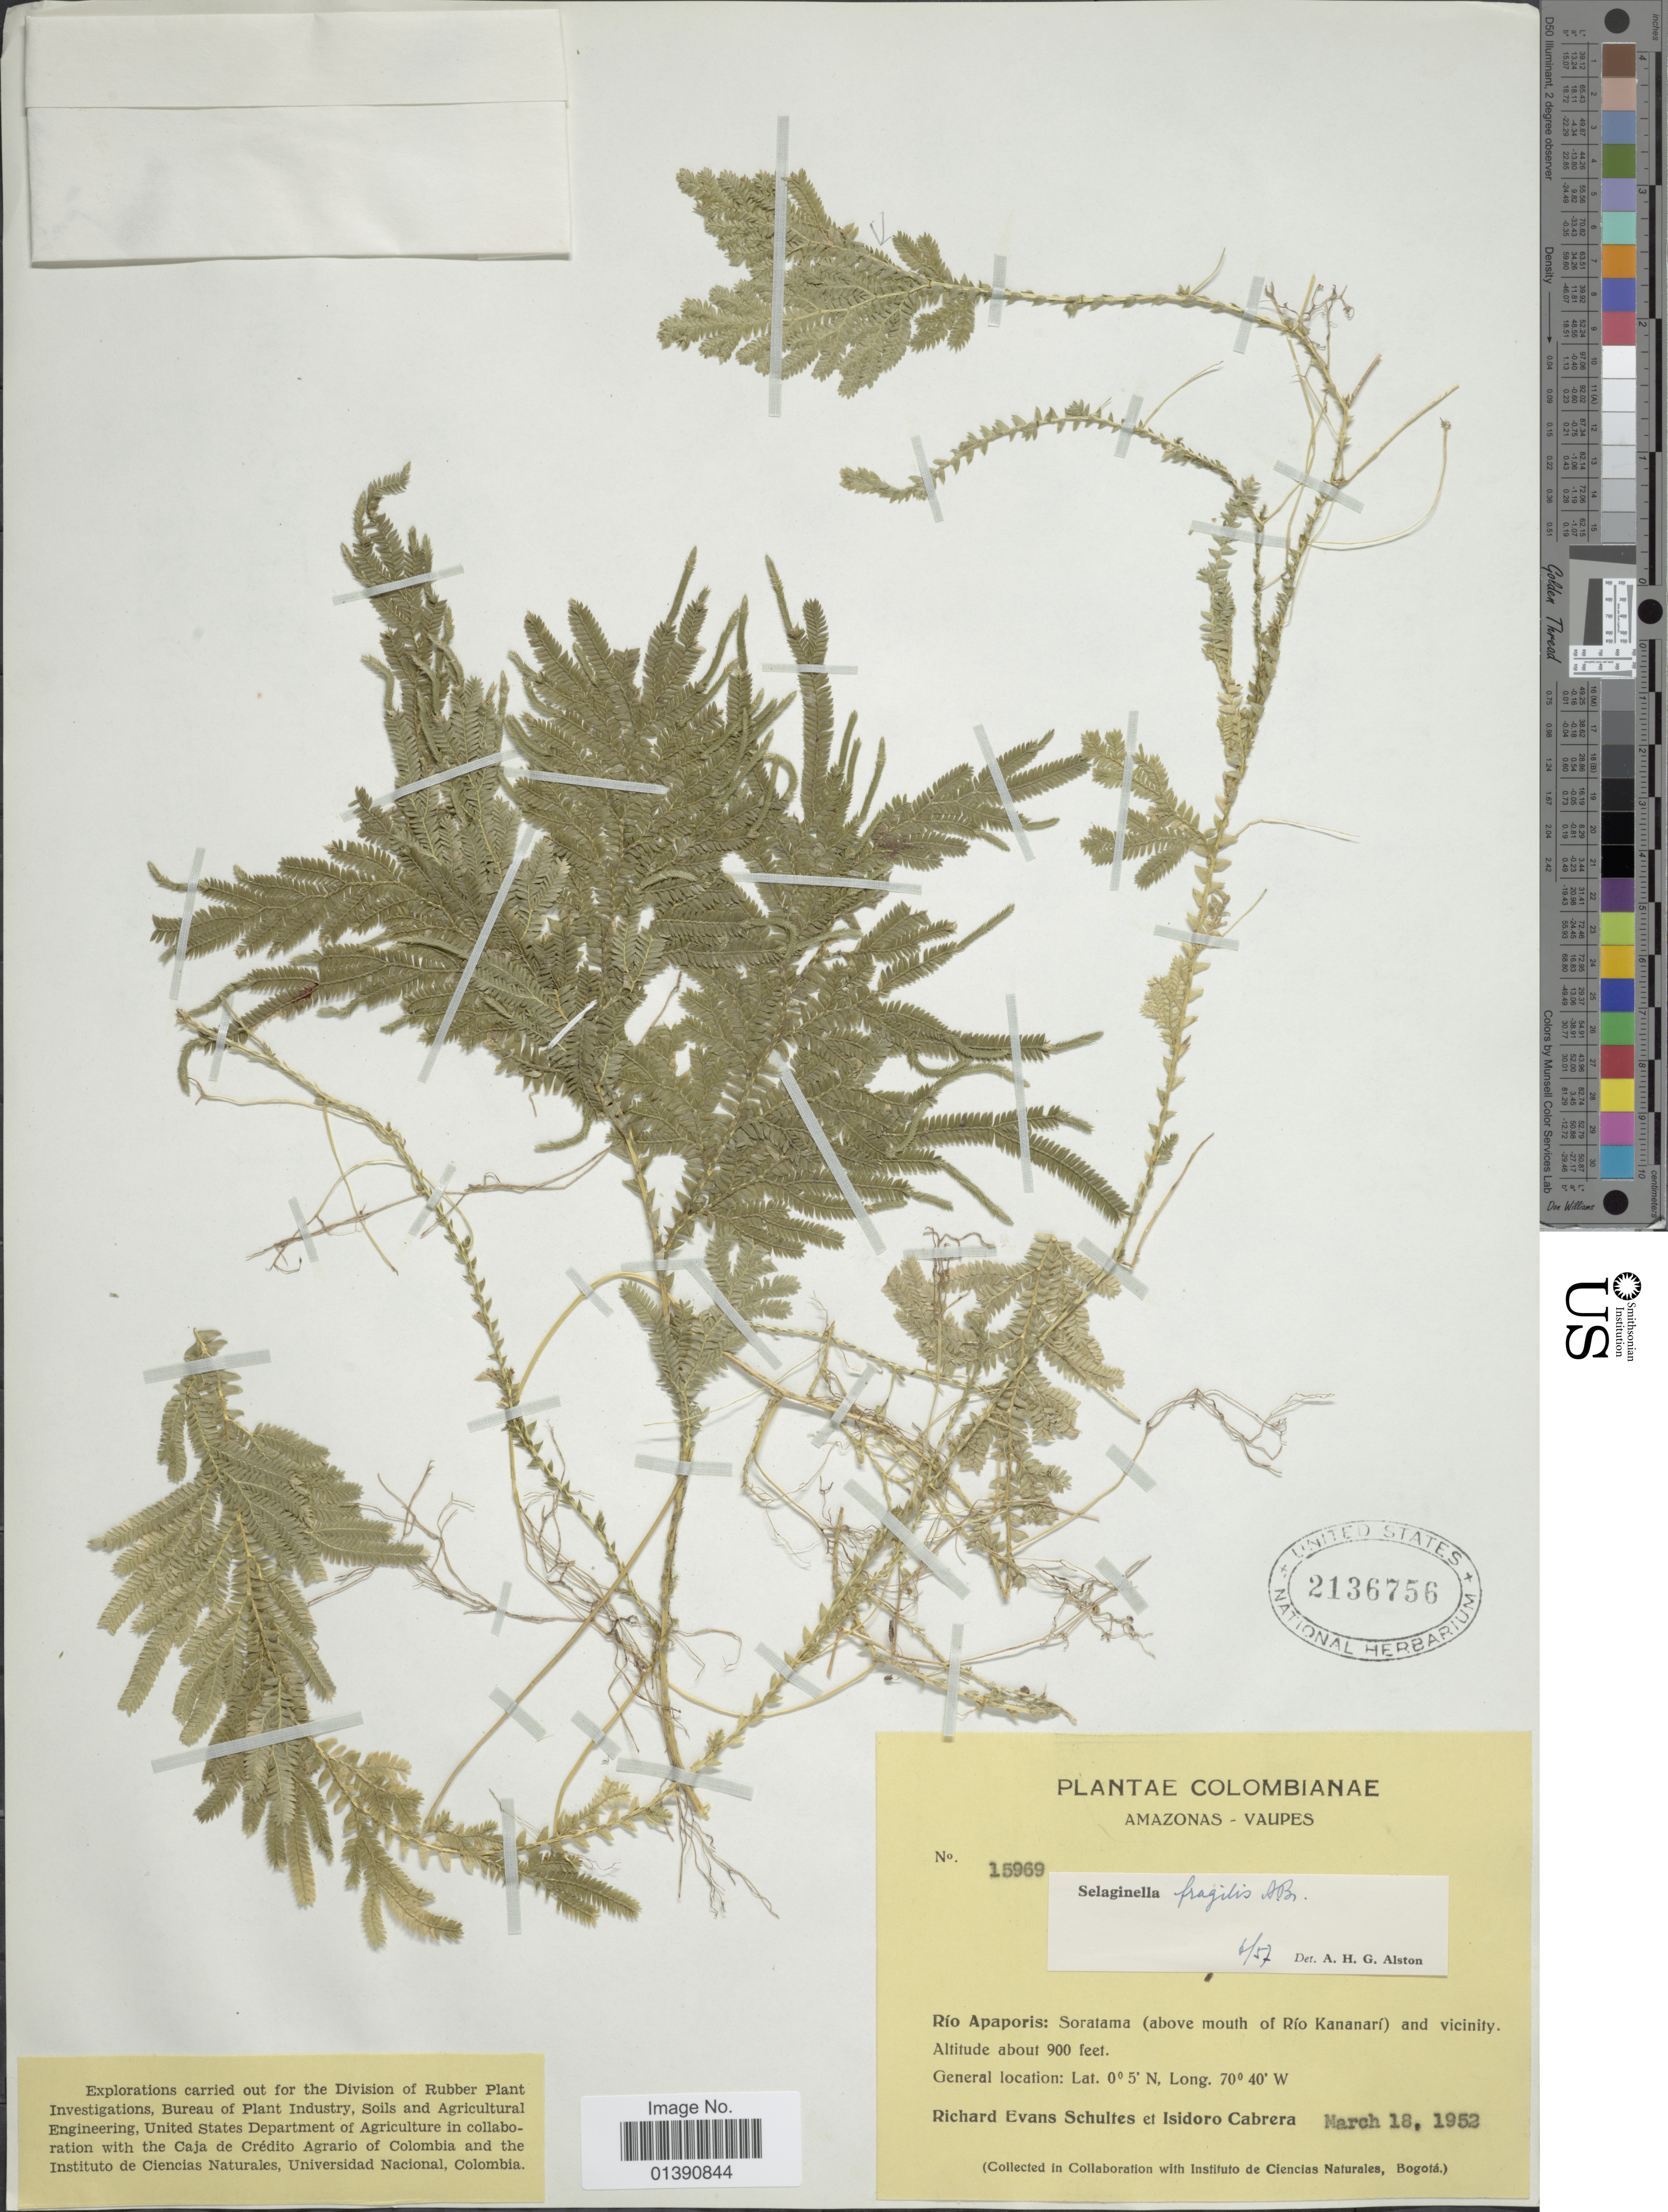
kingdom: Plantae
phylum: Tracheophyta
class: Lycopodiopsida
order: Selaginellales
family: Selaginellaceae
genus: Selaginella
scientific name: Selaginella fragilis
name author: A. Braun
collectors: R. E. Schultes & I. Cabrera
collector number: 15969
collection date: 1952-03-18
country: Colombia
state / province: Amazônas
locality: Vaupes, Rio Apaoris: Soratama (above mouth of Río Kananari) and vicinity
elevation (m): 274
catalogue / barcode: US 2136756